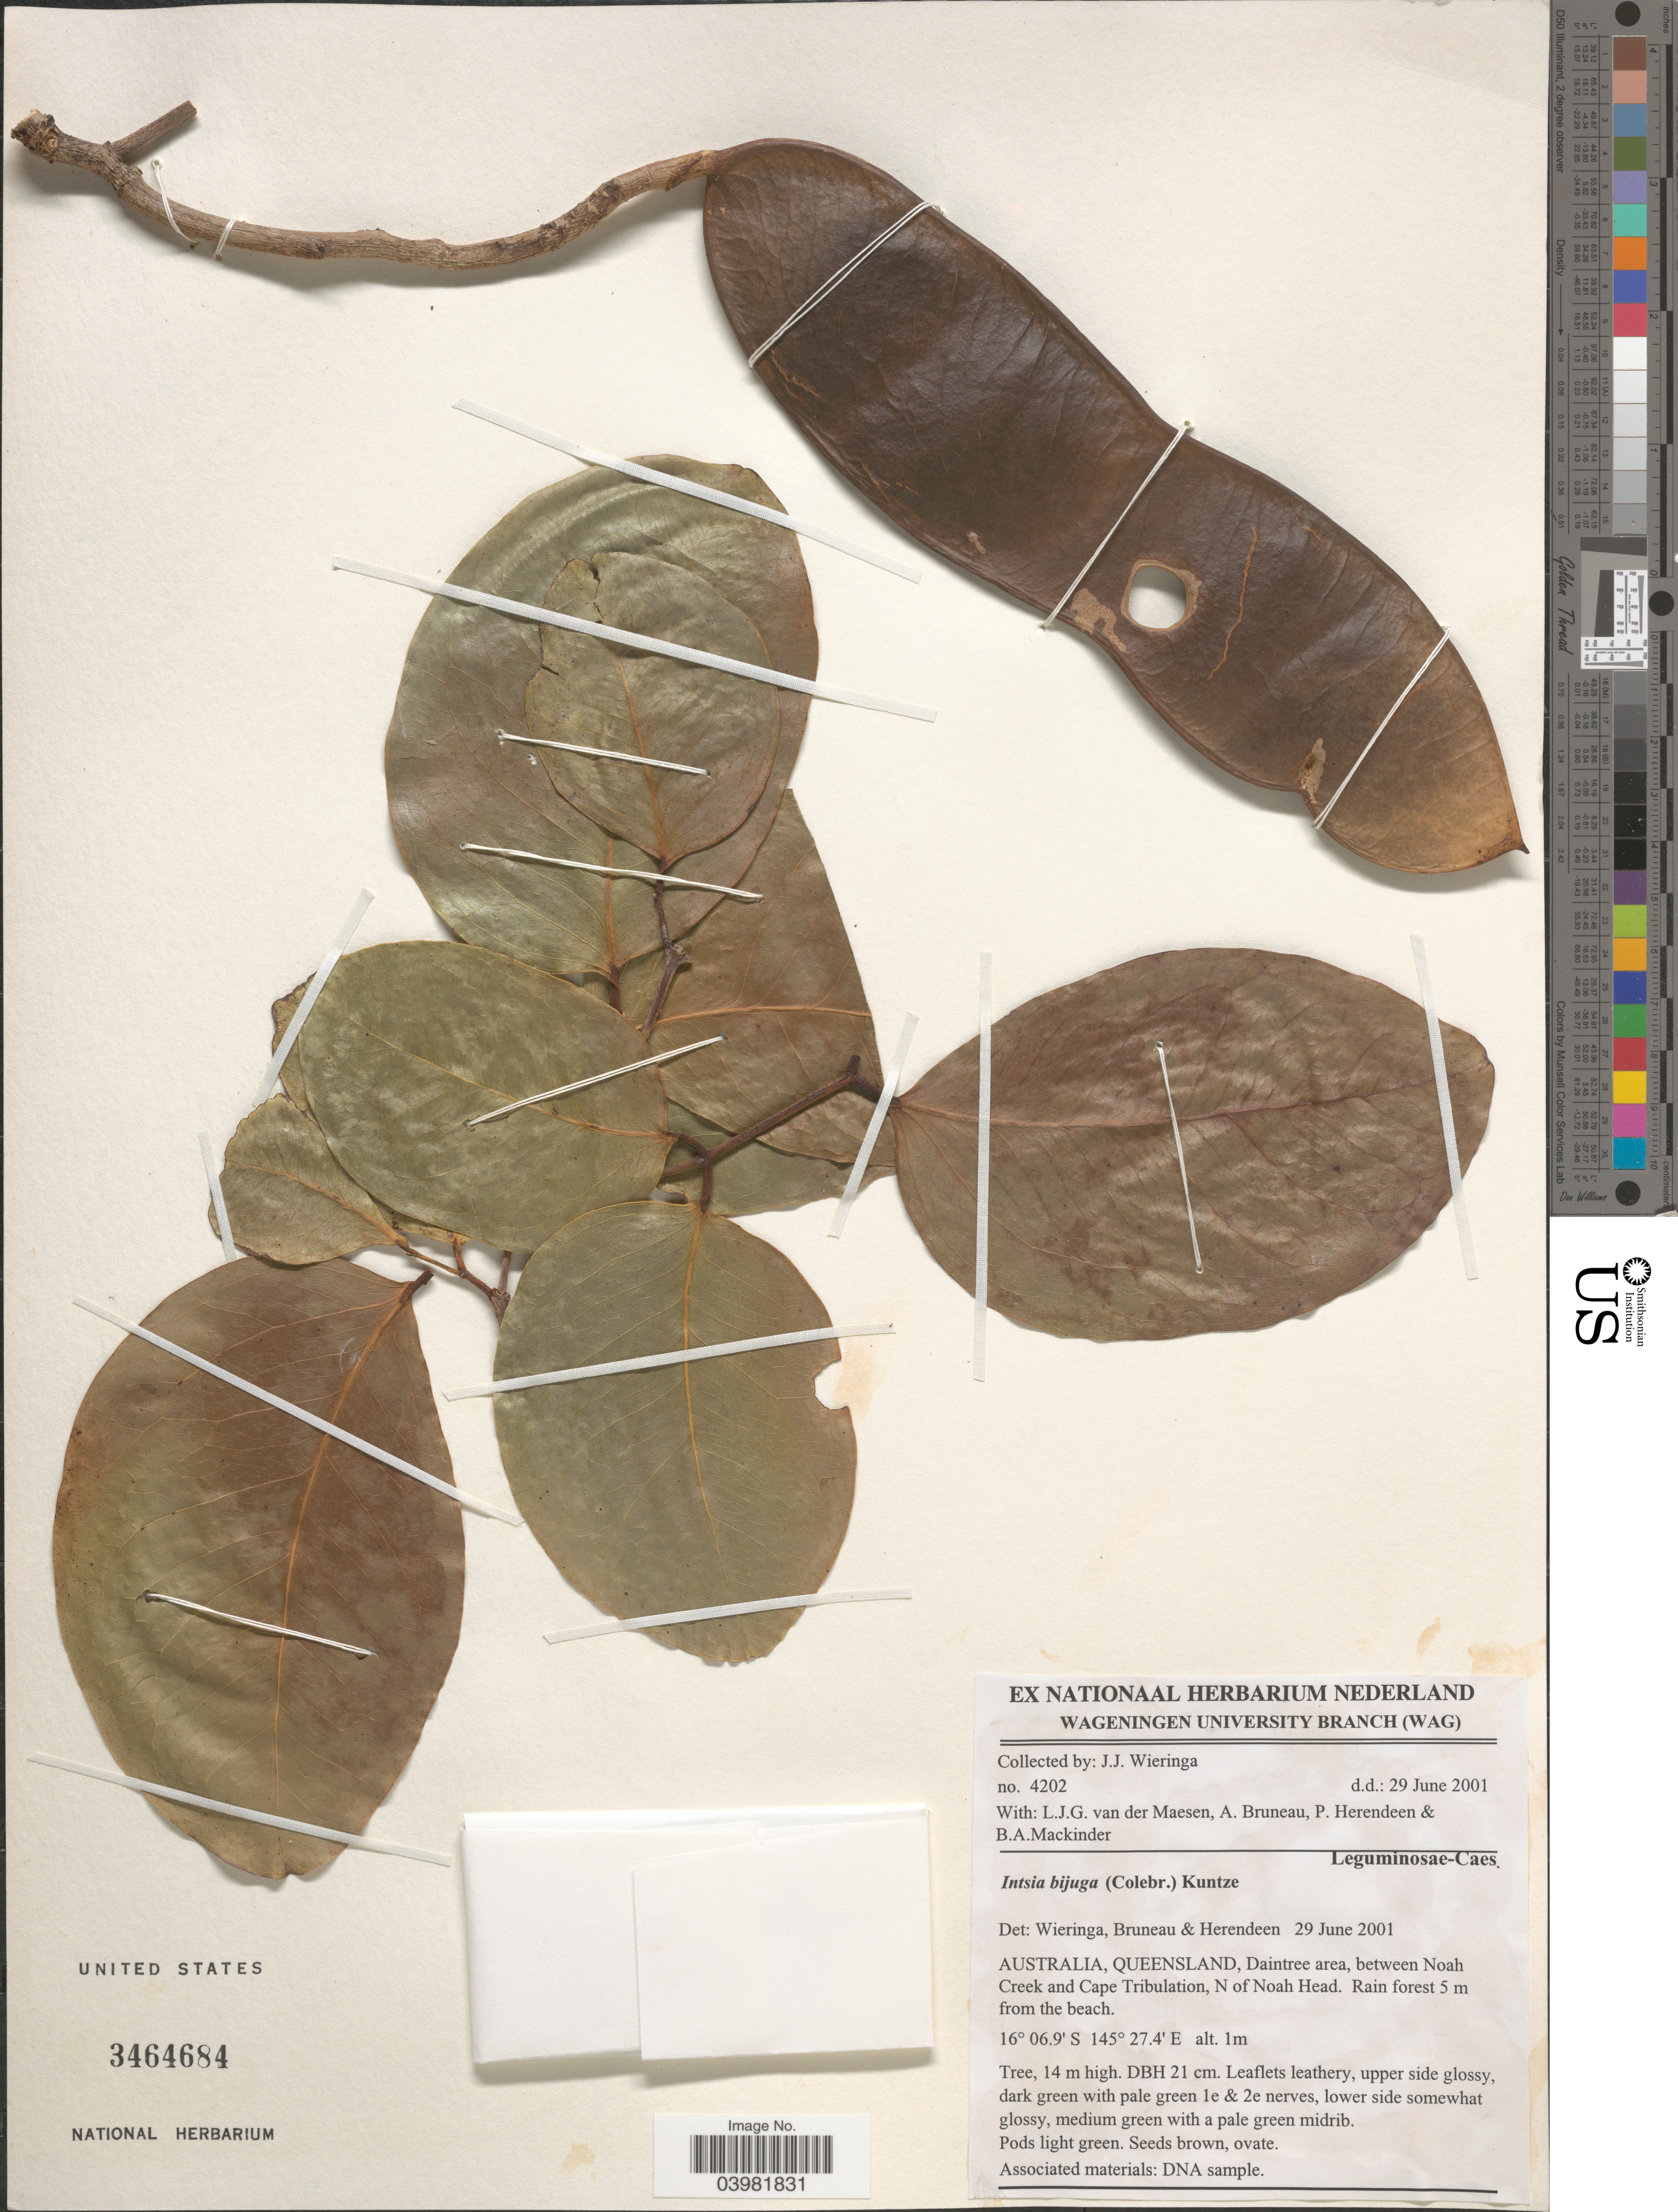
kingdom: Plantae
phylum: Tracheophyta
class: Magnoliopsida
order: Fabales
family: Fabaceae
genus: Intsia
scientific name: Intsia bijuga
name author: (Colebr.) Kuntze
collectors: J. Wieringa, L. van der Maesen, A. Bruneau, P. S. Herendeen & B. Mackinder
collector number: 4202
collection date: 2001-06-29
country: Australia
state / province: Queensland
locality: Daintree area, between Noah Creek and Cape Tribulation, N of Noah Head. Rain forest 5 m from the beach.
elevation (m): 1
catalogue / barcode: US 3464684